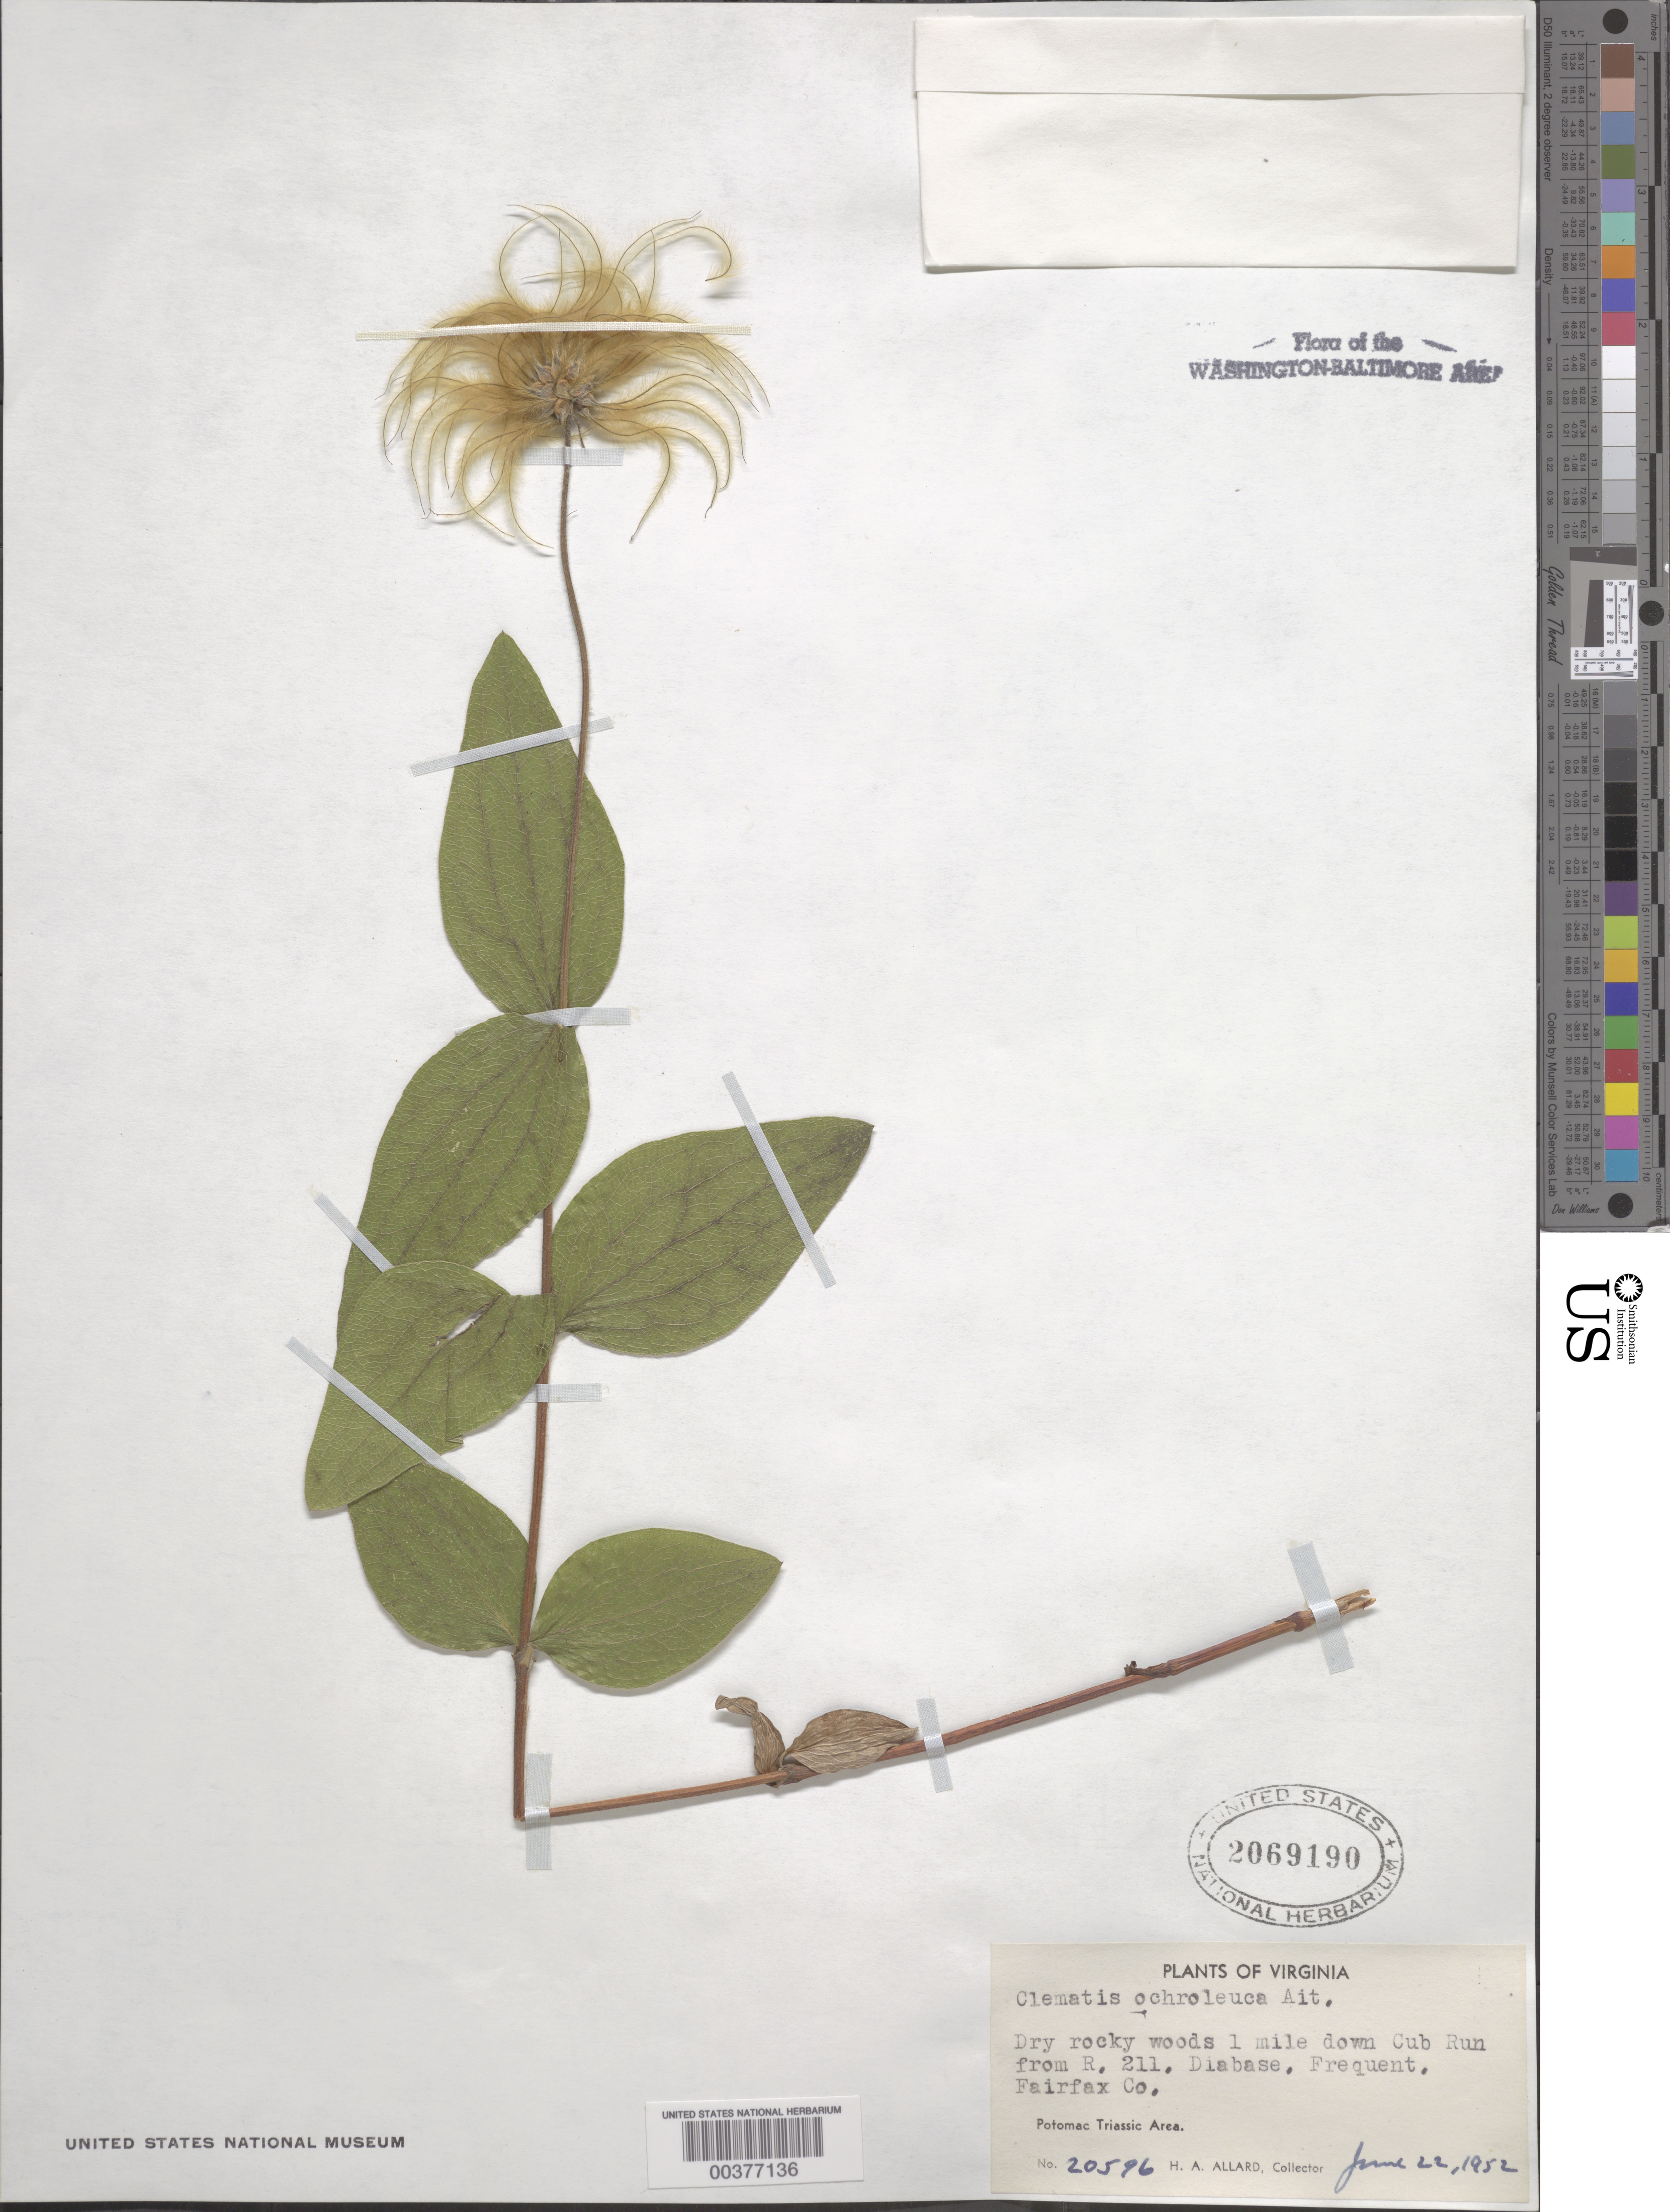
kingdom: Plantae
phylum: Tracheophyta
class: Magnoliopsida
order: Ranunculales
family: Ranunculaceae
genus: Clematis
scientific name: Clematis ochroleuca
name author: Aiton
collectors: H. A. Allard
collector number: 20596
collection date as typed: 22 Jun 1952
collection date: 1952-06-22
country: United States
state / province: Virginia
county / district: Fairfax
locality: Downstream from Route 211 on Cub Run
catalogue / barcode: US 2069190